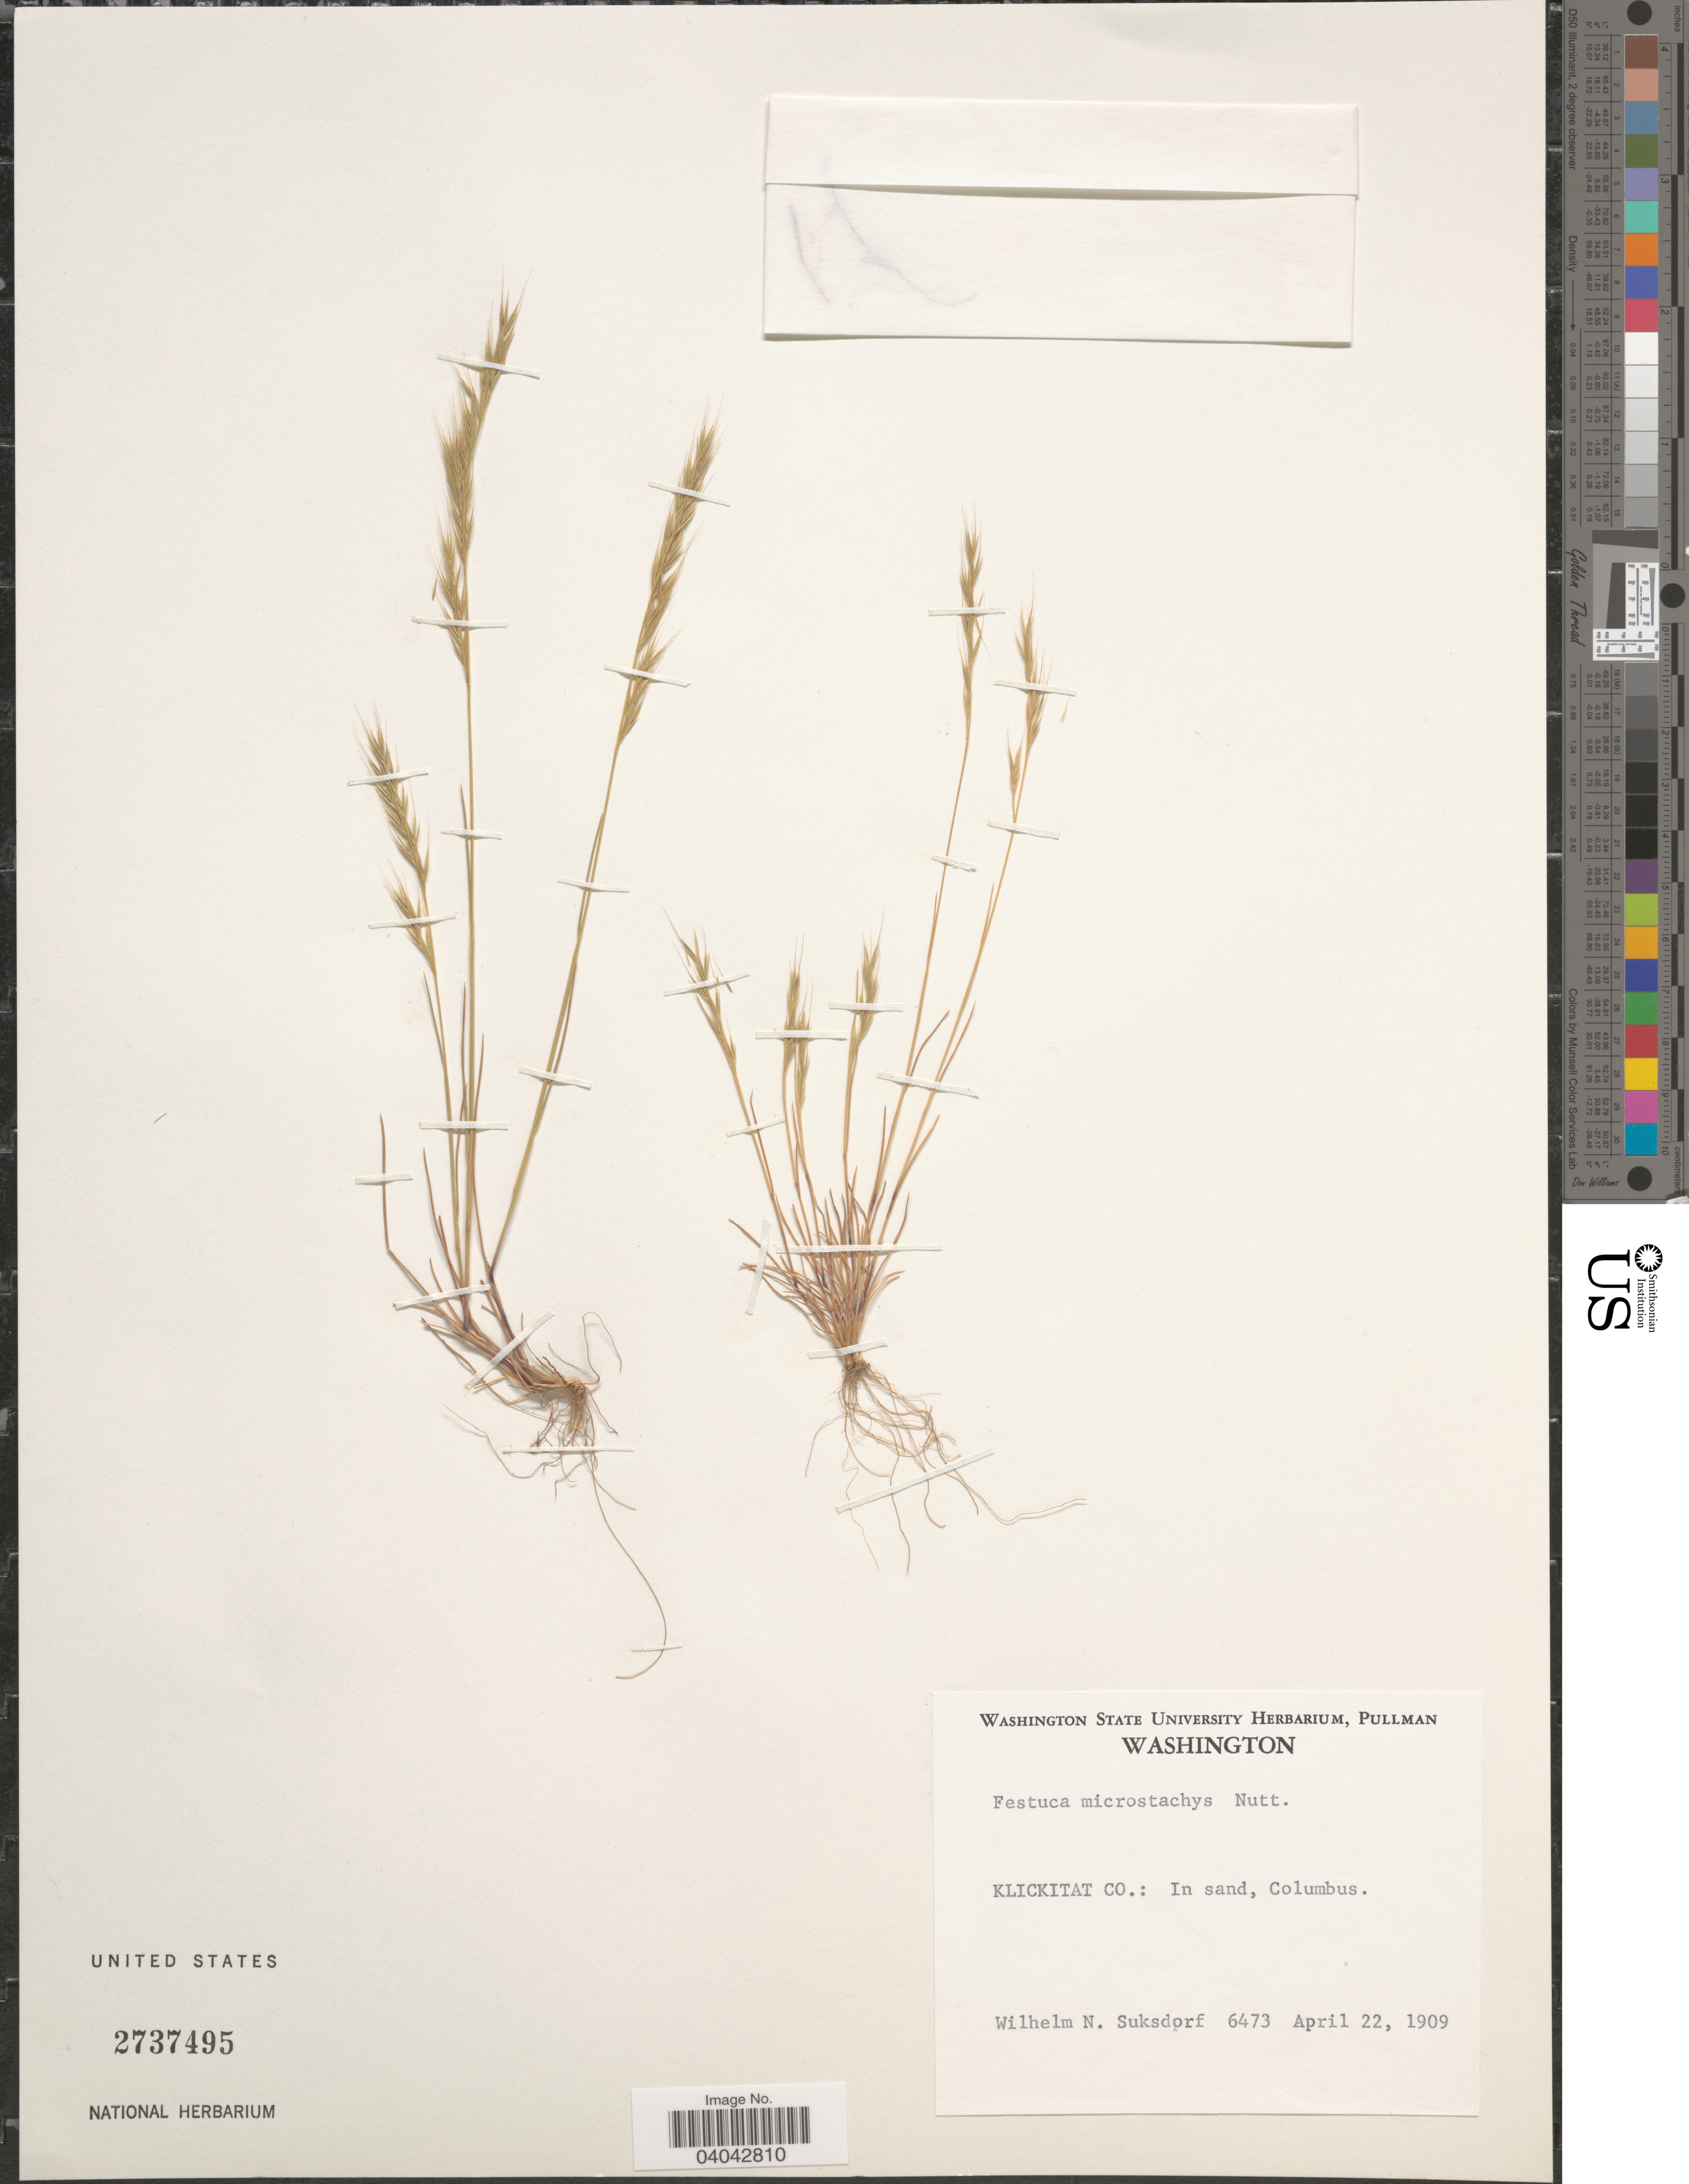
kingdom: Plantae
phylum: Tracheophyta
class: Liliopsida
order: Poales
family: Poaceae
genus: Festuca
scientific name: Festuca microstachys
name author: Nutt.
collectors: W. N. Suksdorf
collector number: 6473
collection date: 1909-04-22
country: United States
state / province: Washington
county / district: Klickitat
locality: Klickitat Co.: In sand, Columbus.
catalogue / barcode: US 2737495